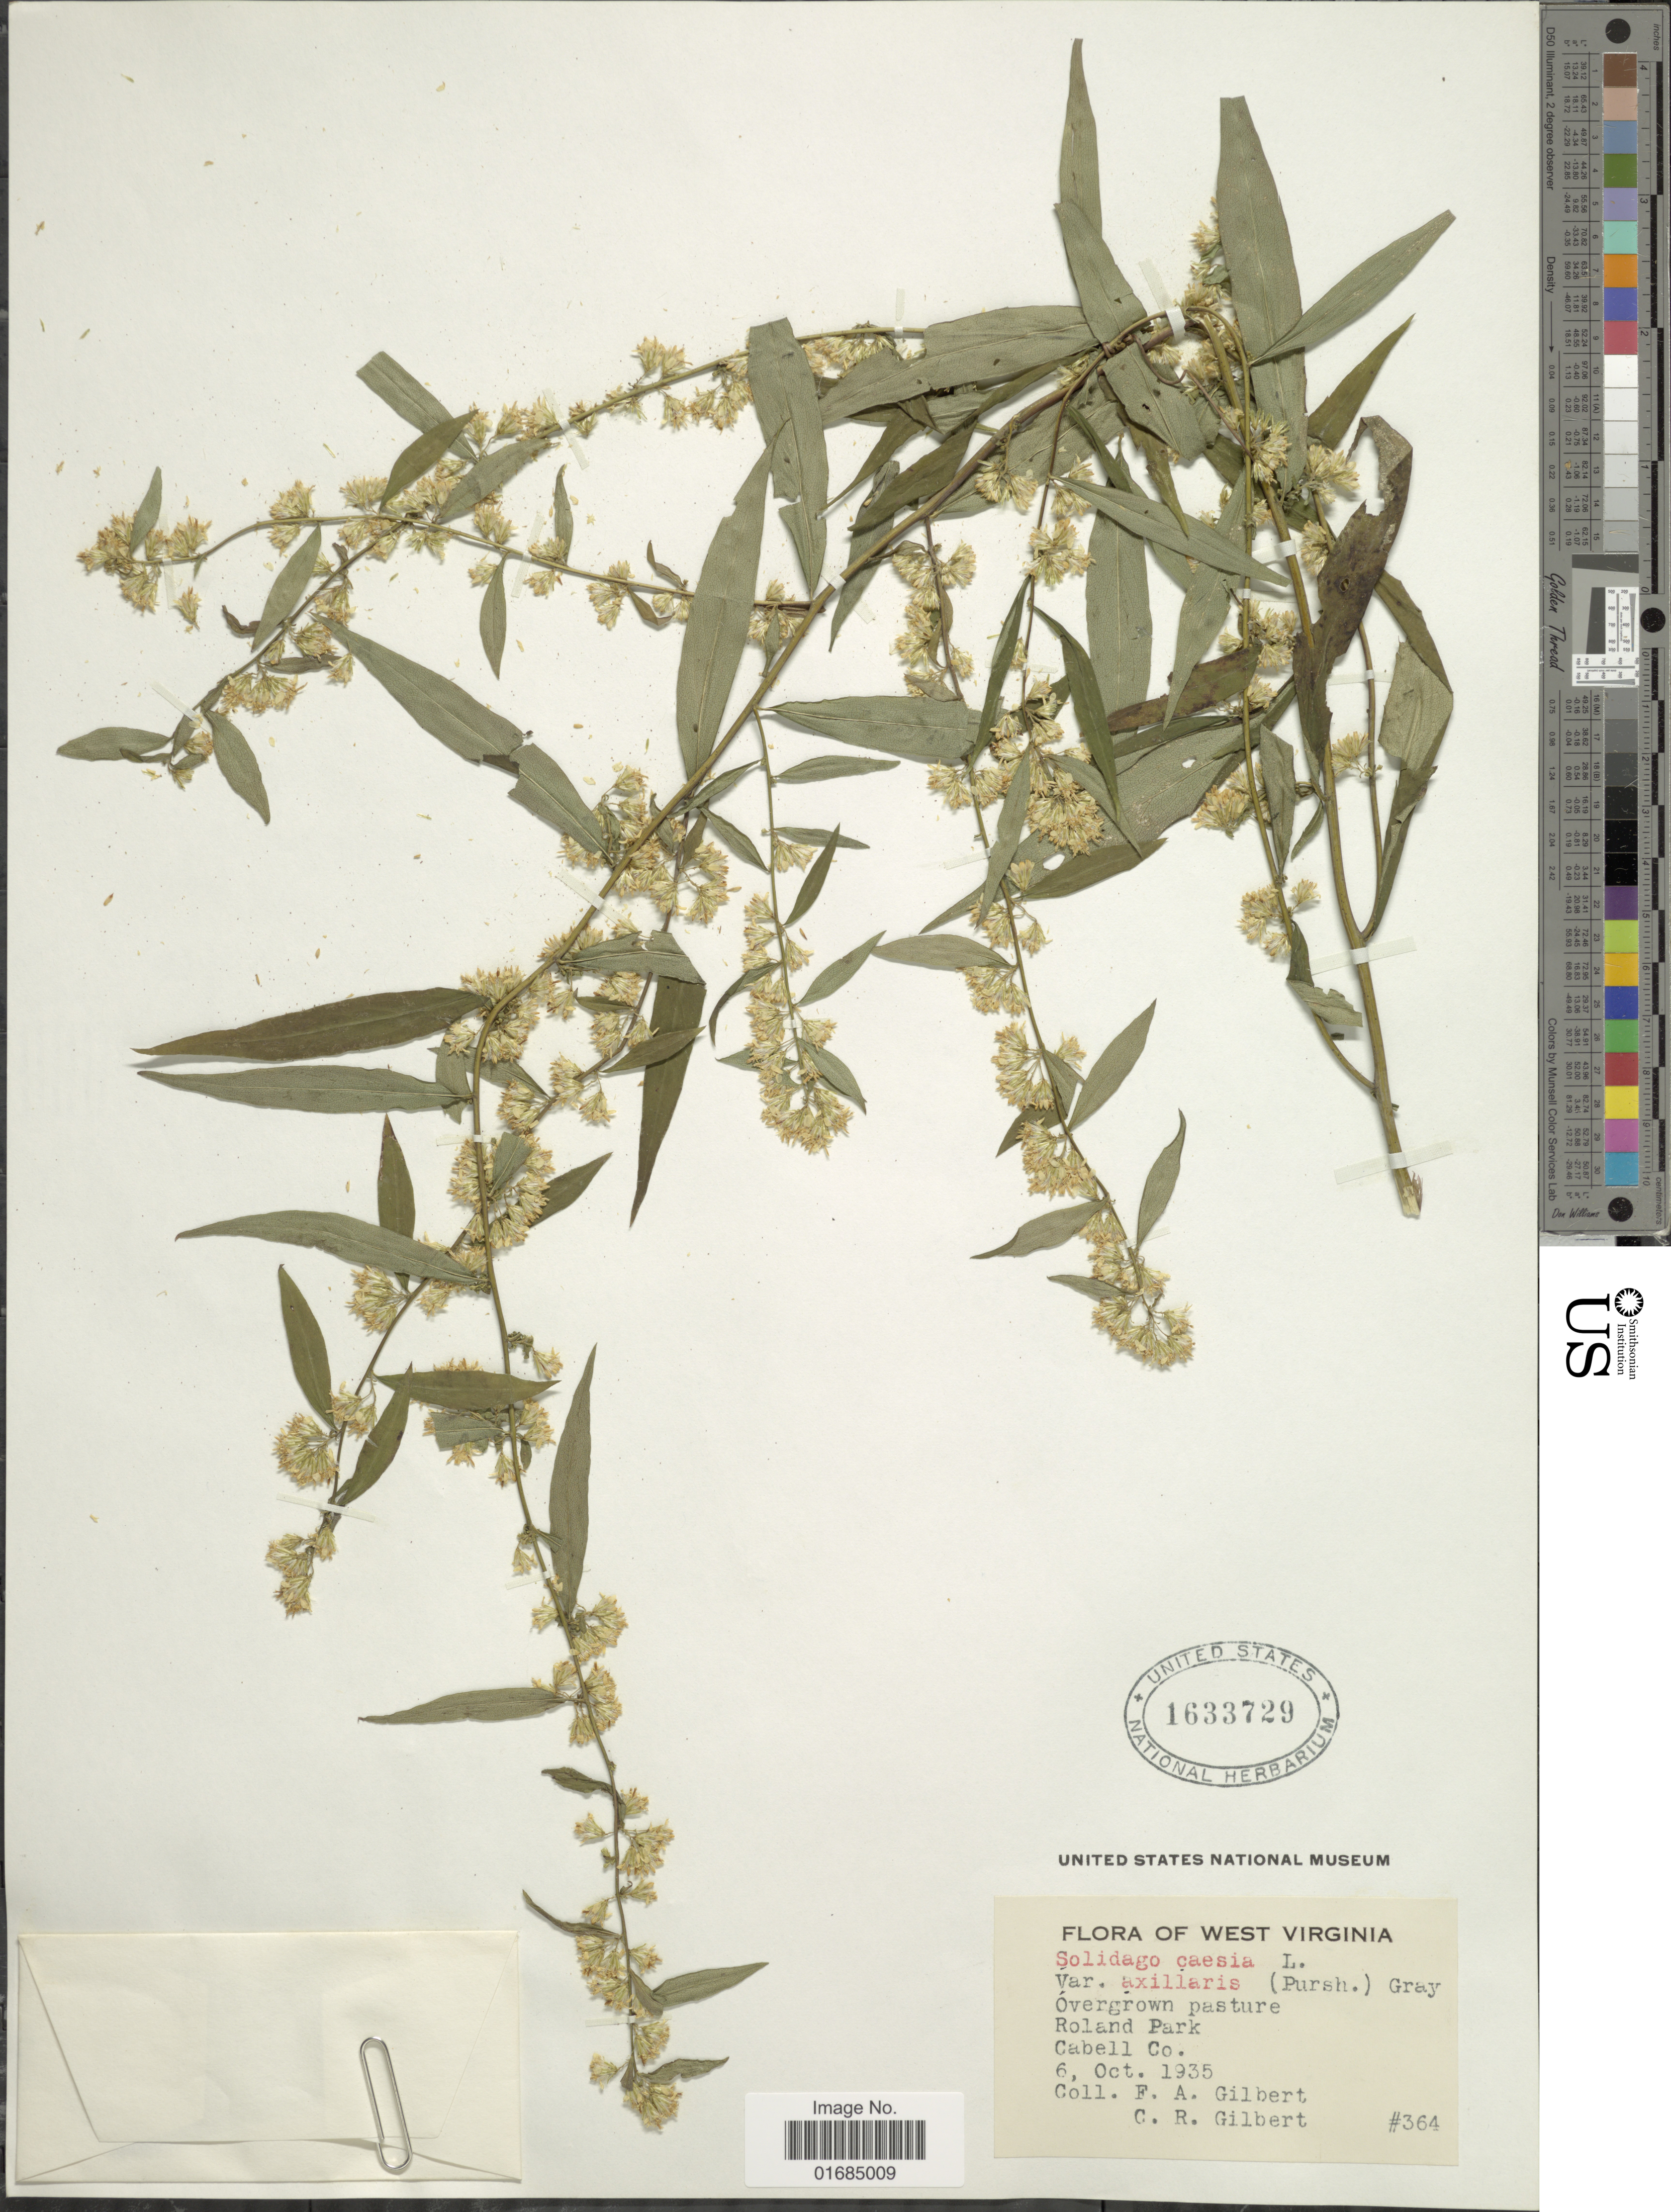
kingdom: Plantae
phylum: Tracheophyta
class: Magnoliopsida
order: Asterales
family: Asteraceae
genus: Solidago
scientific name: Solidago caesia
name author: L.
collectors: F. A. Gilbert & C. Gilbert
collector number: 364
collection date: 1935-10-06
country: United States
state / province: West Virginia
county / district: Cabell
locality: Roland Park, Cabell Co.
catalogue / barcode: US 1633729